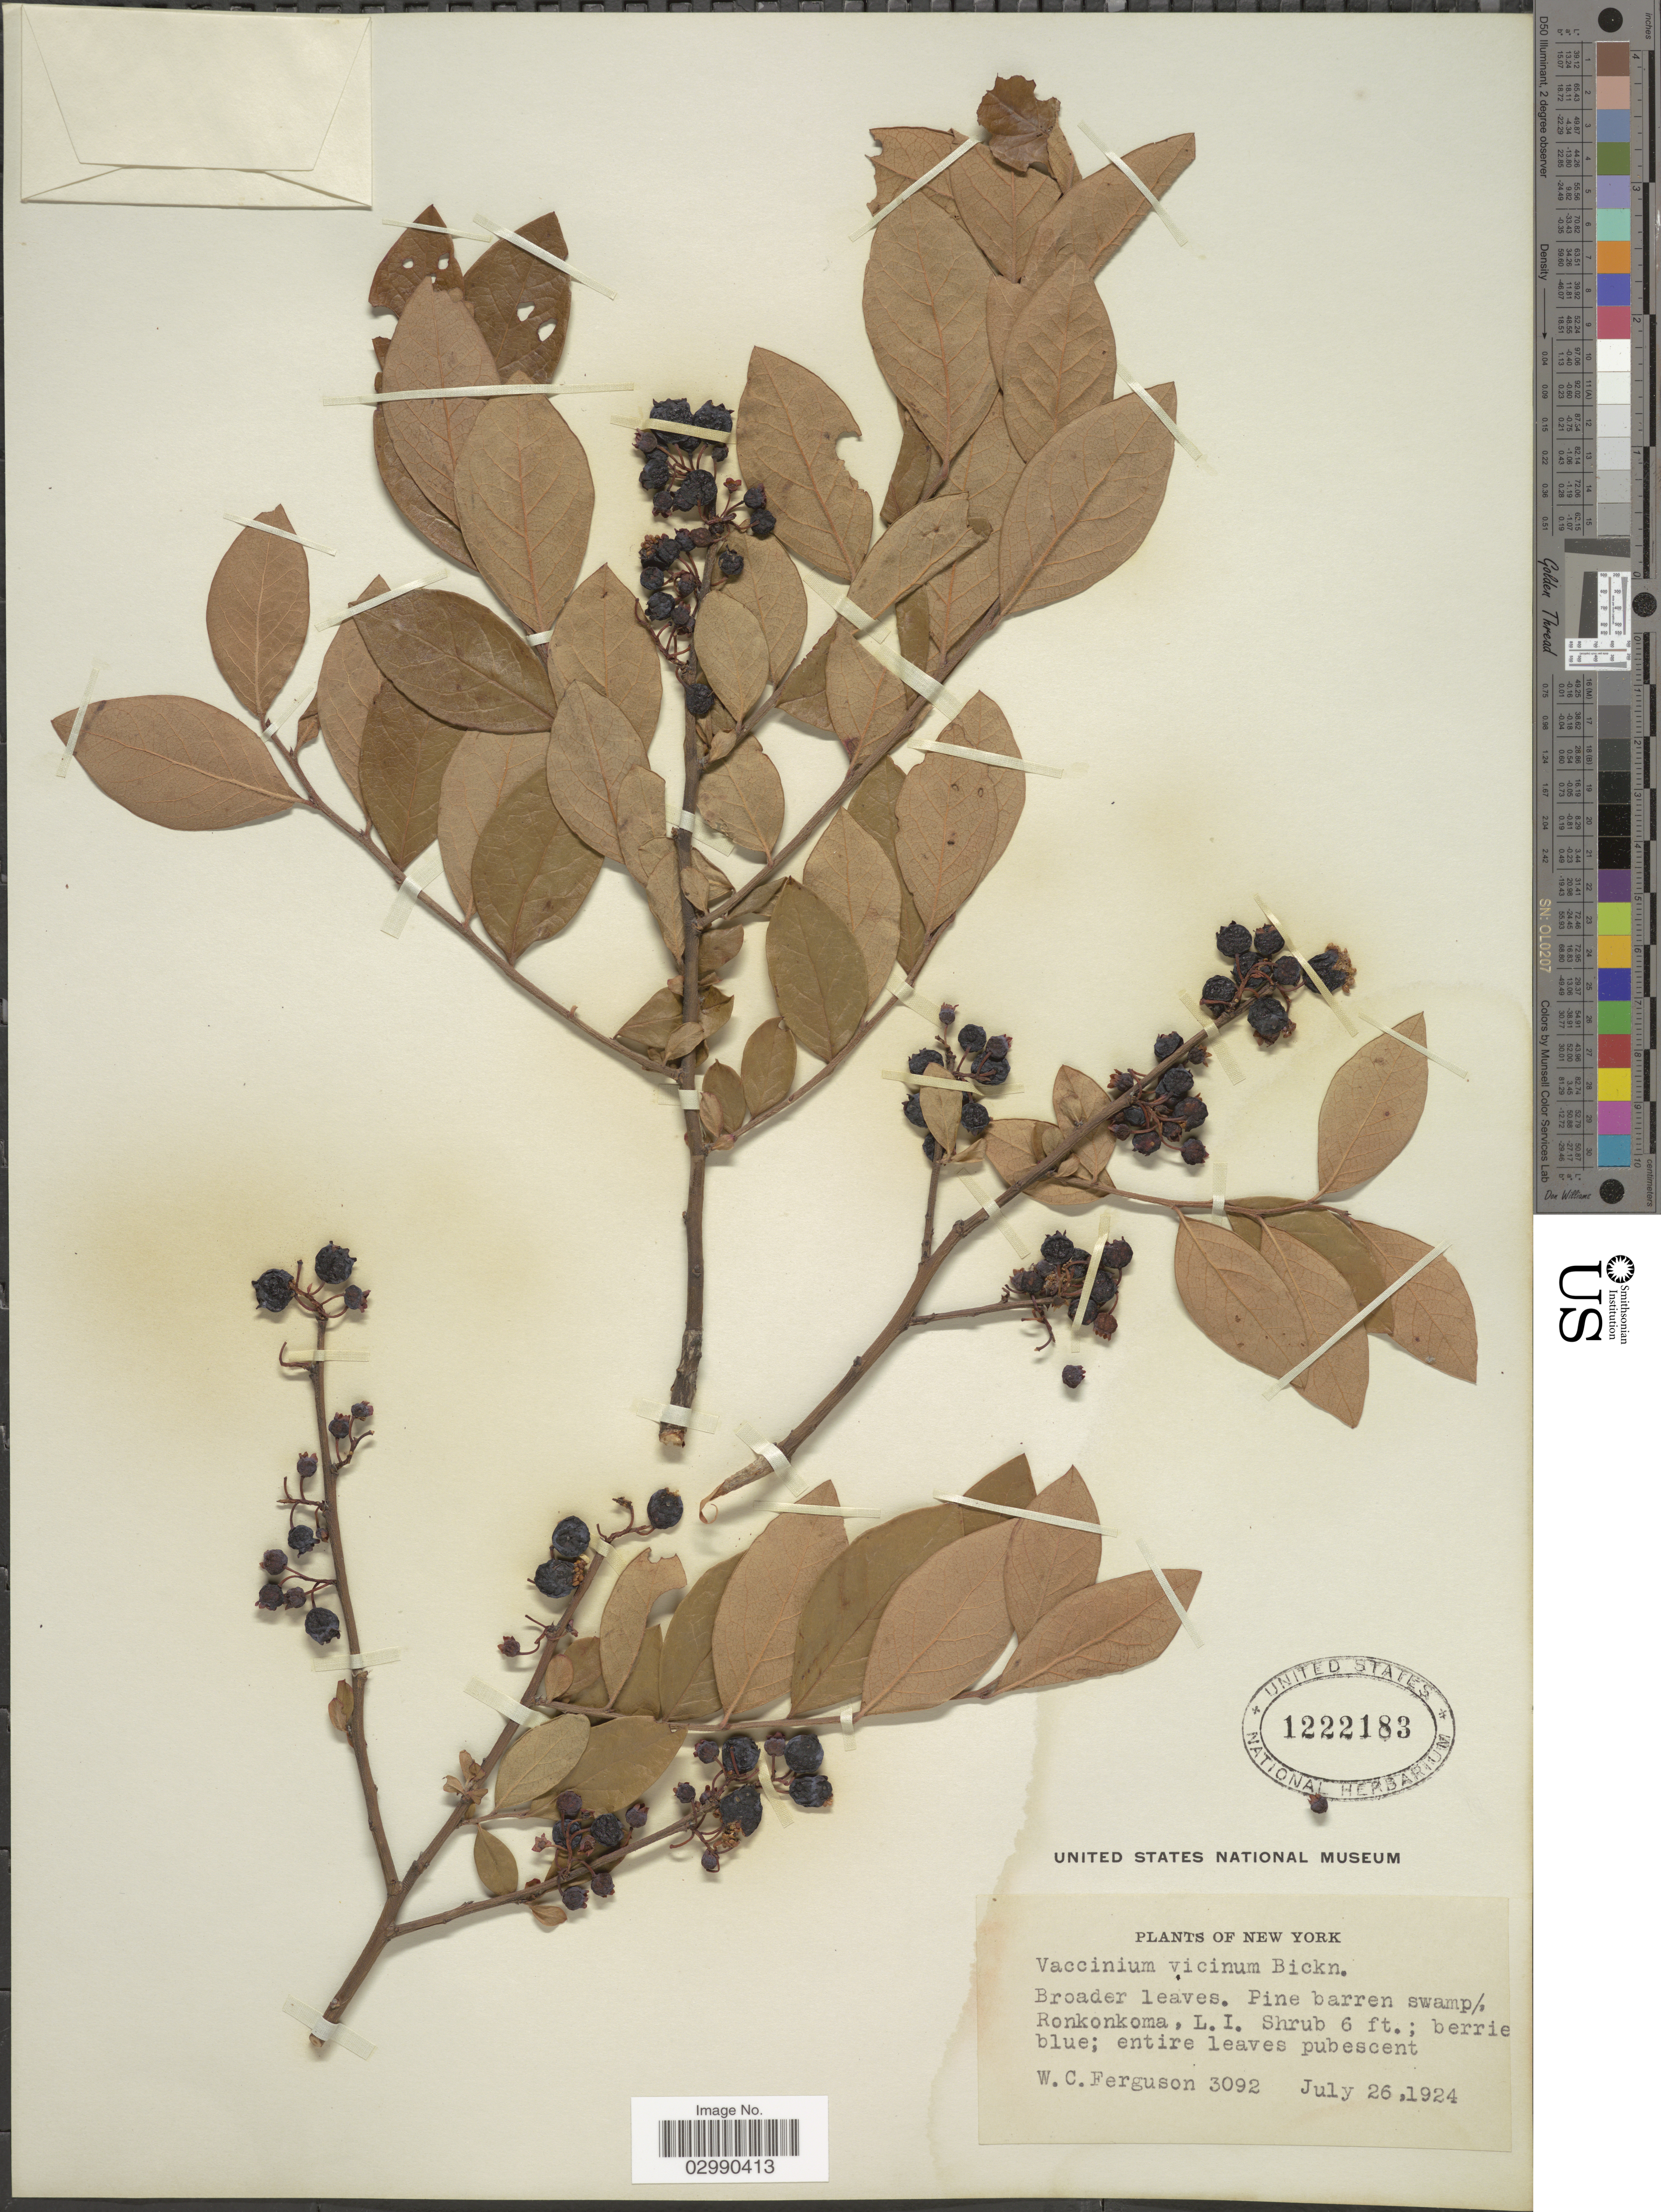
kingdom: Plantae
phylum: Tracheophyta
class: Magnoliopsida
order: Ericales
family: Ericaceae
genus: Vaccinium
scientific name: Vaccinium vicinum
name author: E.P. Bicknell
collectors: W. Ferguson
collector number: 3092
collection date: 1924-07-26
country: United States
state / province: New York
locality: Pine barren swamp, Ronkonkoma, L.I.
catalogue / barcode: US 1222183